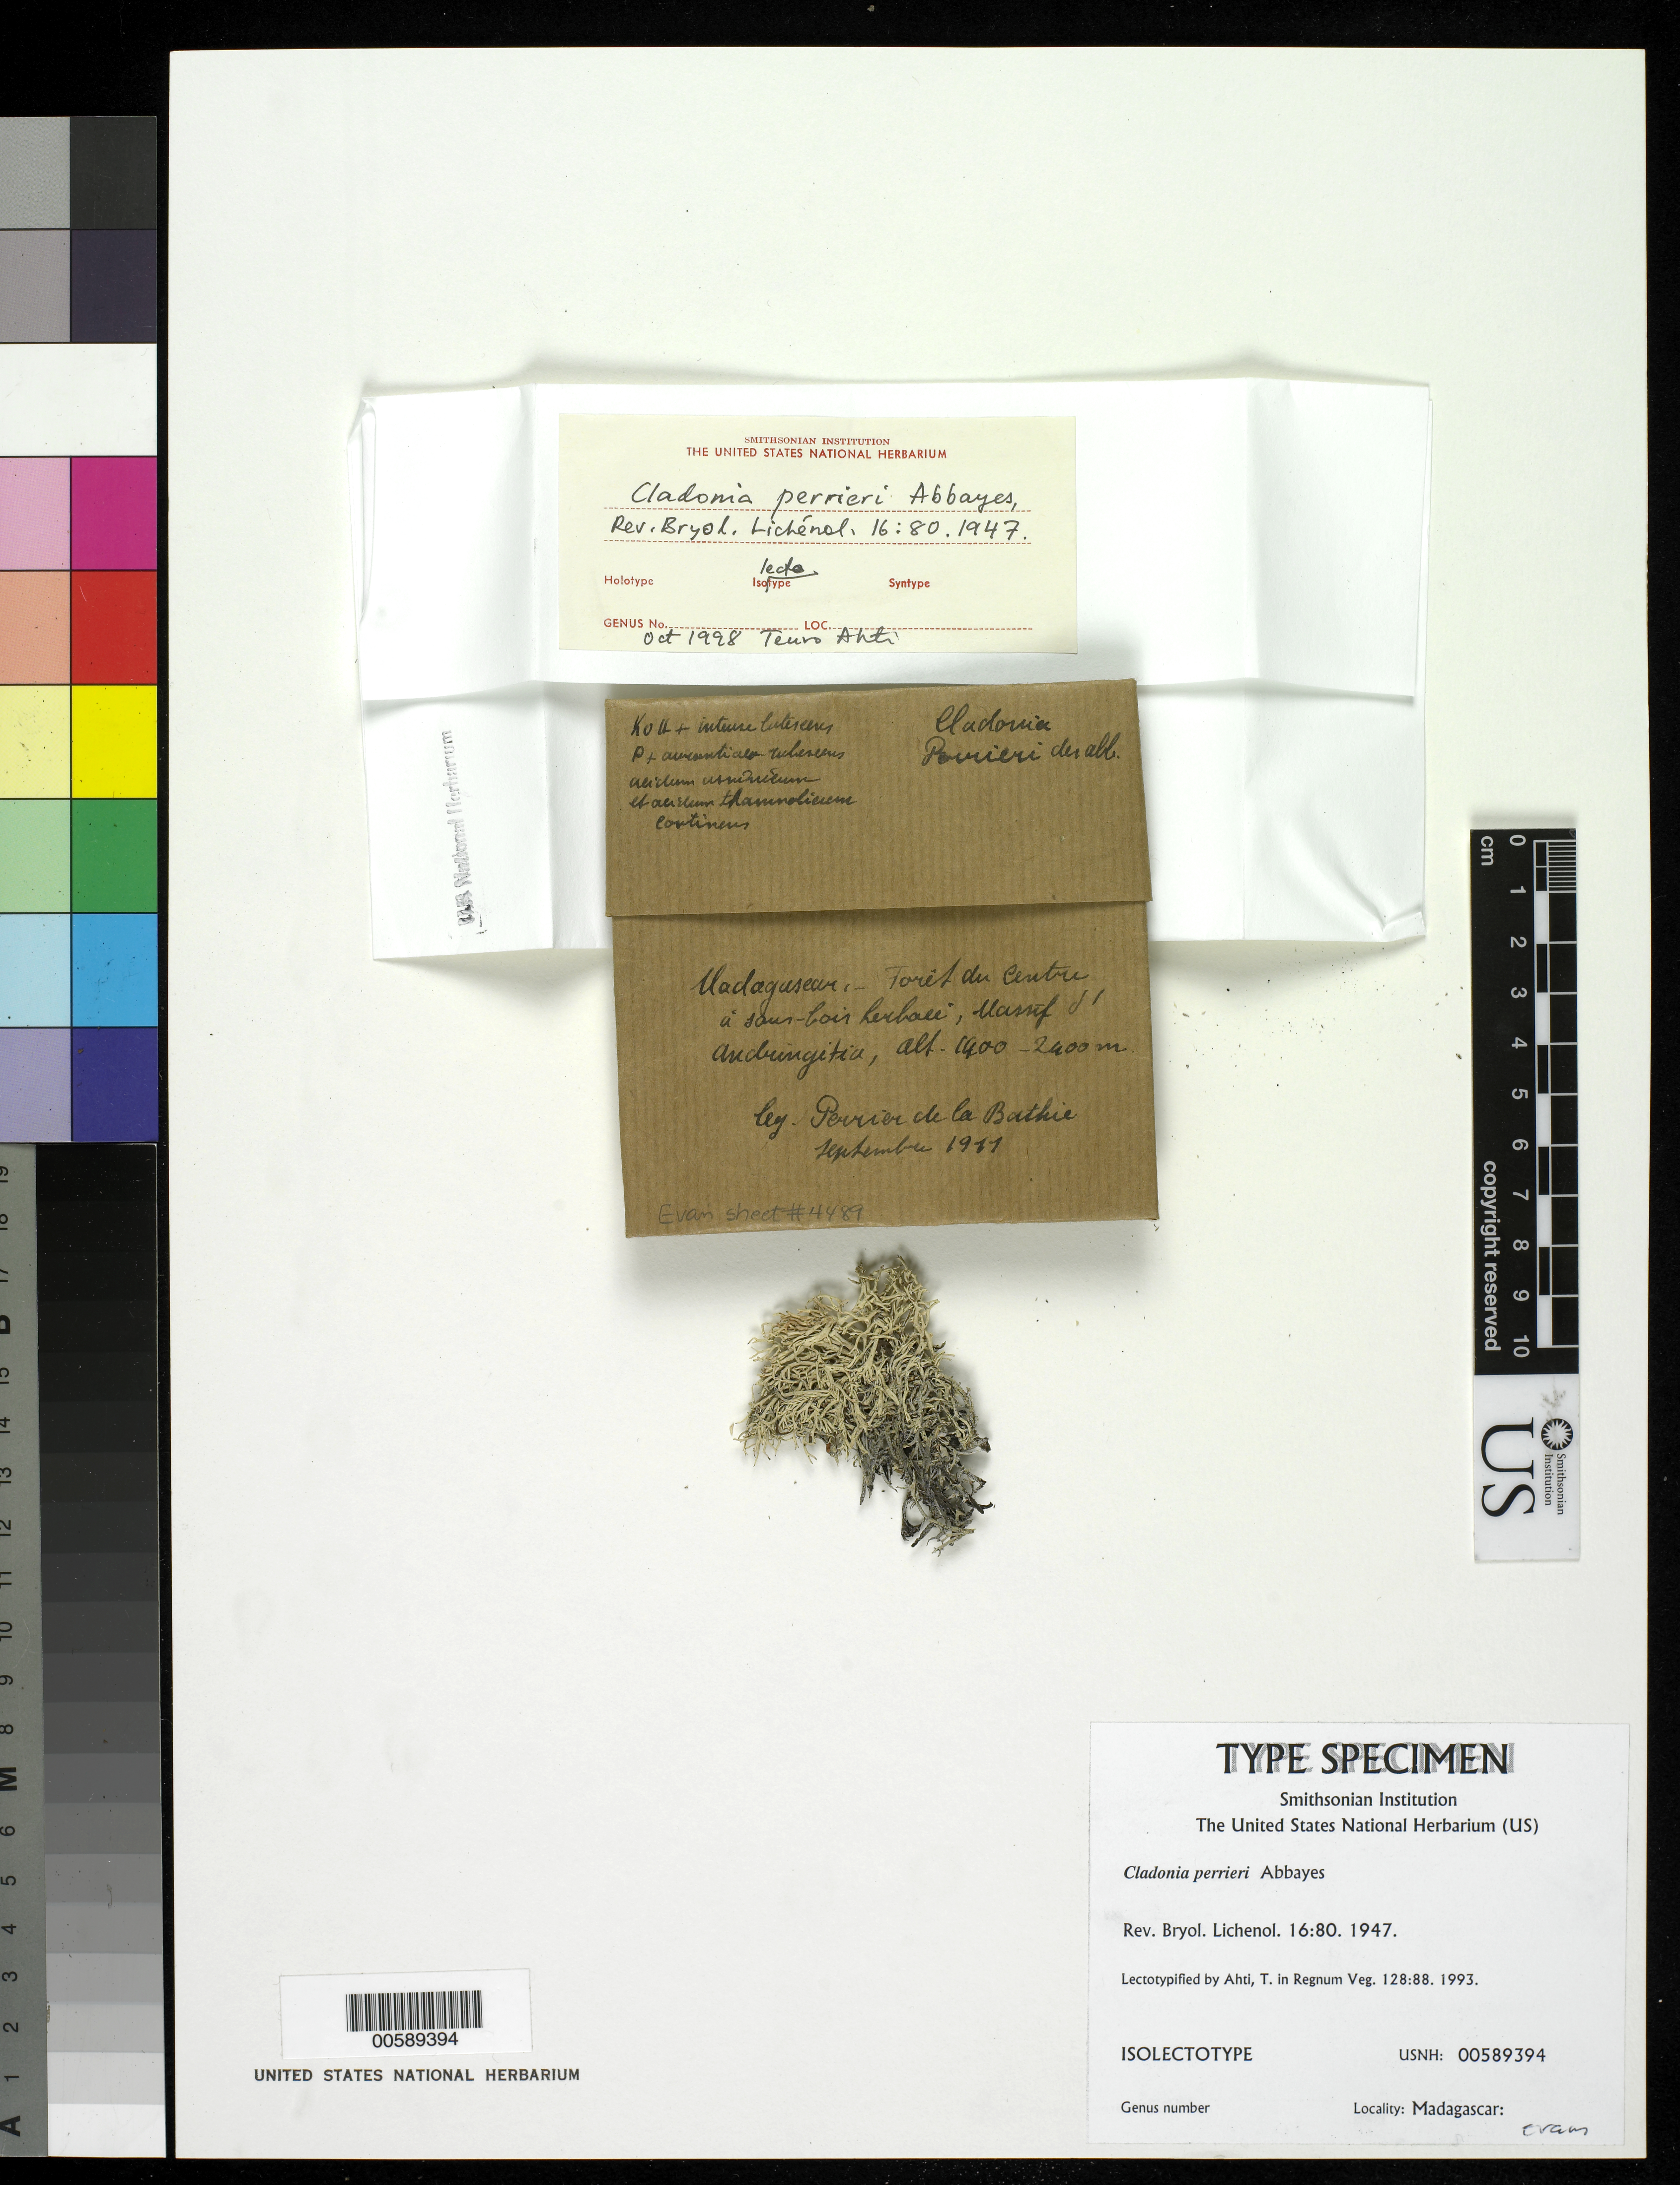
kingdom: Fungi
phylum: Ascomycota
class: Lecanoromycetes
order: Lecanorales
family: Cladoniaceae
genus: Cladonia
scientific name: Cladonia perrieri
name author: Abbayes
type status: Isolectotype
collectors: H. Perrier de la Bâthie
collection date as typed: Sep 1911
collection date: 1911-09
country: Madagascar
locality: Massif d'Andringitra, foret du centre. [Andringitra Mountain range, central forest.]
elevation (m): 1400